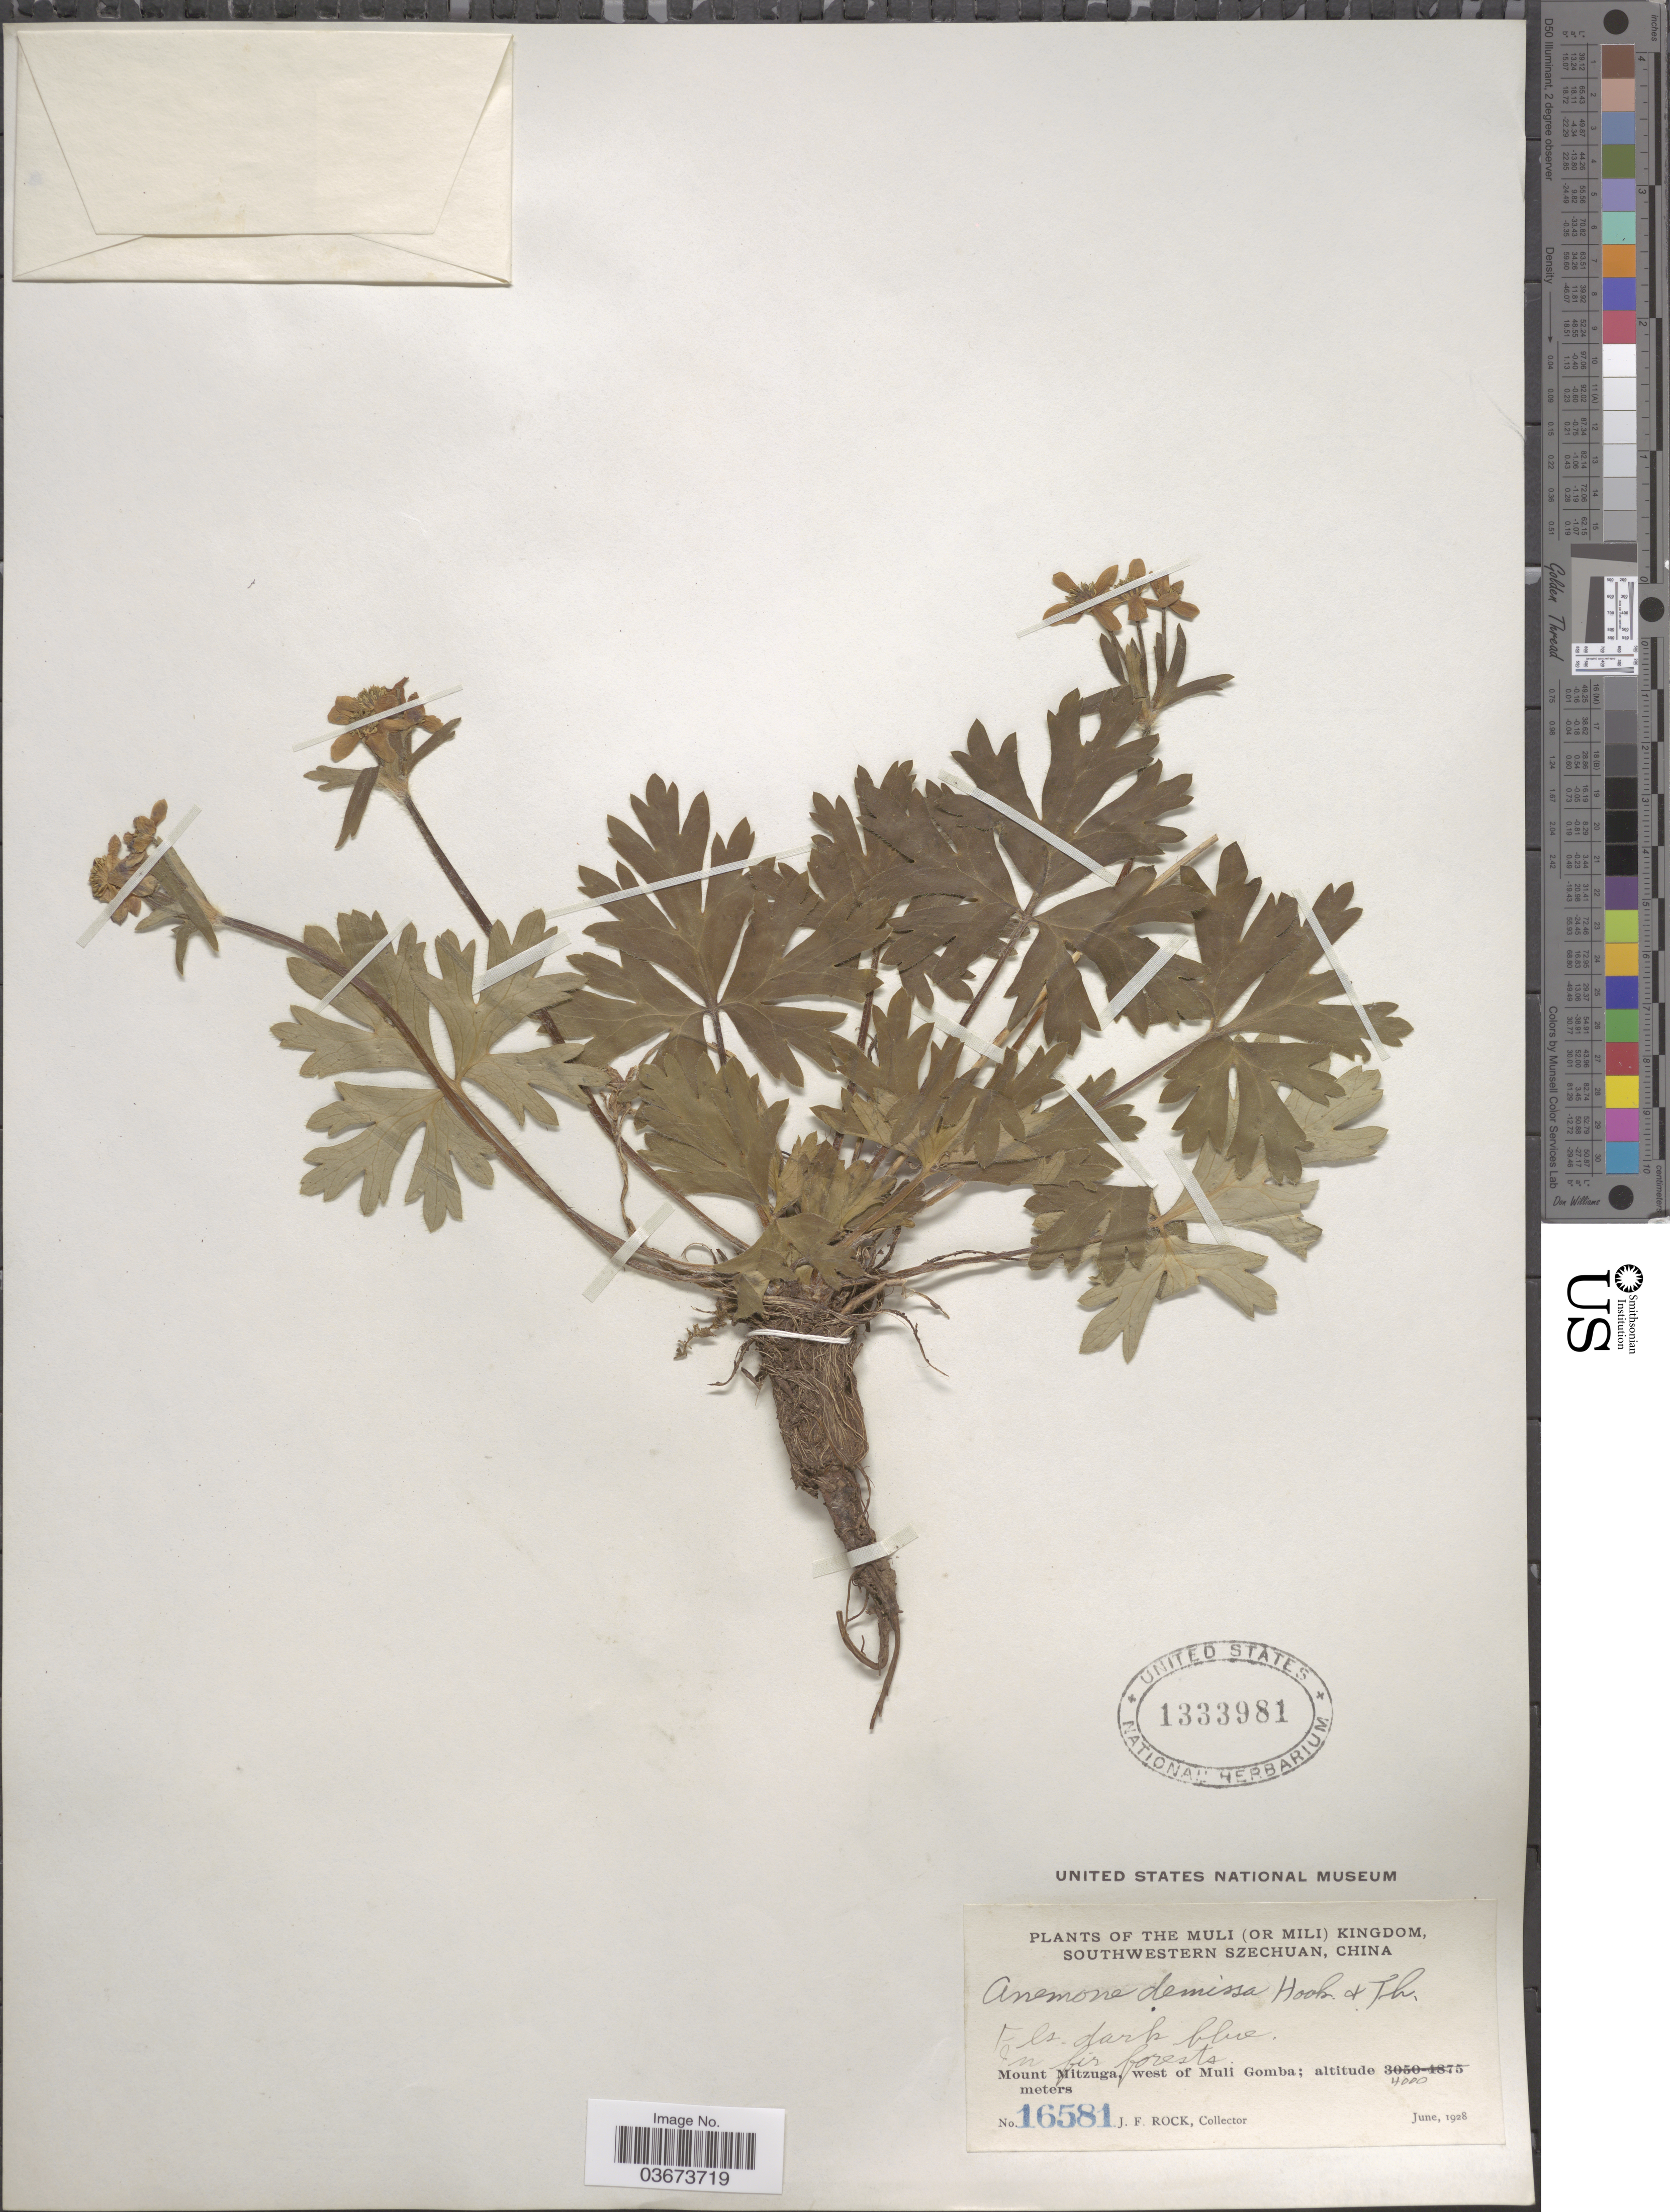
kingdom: Plantae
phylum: Tracheophyta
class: Magnoliopsida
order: Ranunculales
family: Ranunculaceae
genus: Anemone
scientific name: Anemone demissa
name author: (Thomson) Hook.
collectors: J. Rock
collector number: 16581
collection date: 1928-06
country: China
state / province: Sichuan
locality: The Muli (or Mili) Kingdom, Southwestern Szechuan. Mount Mitzuga, west of Muli Gomba.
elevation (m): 4000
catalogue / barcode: US 1333981